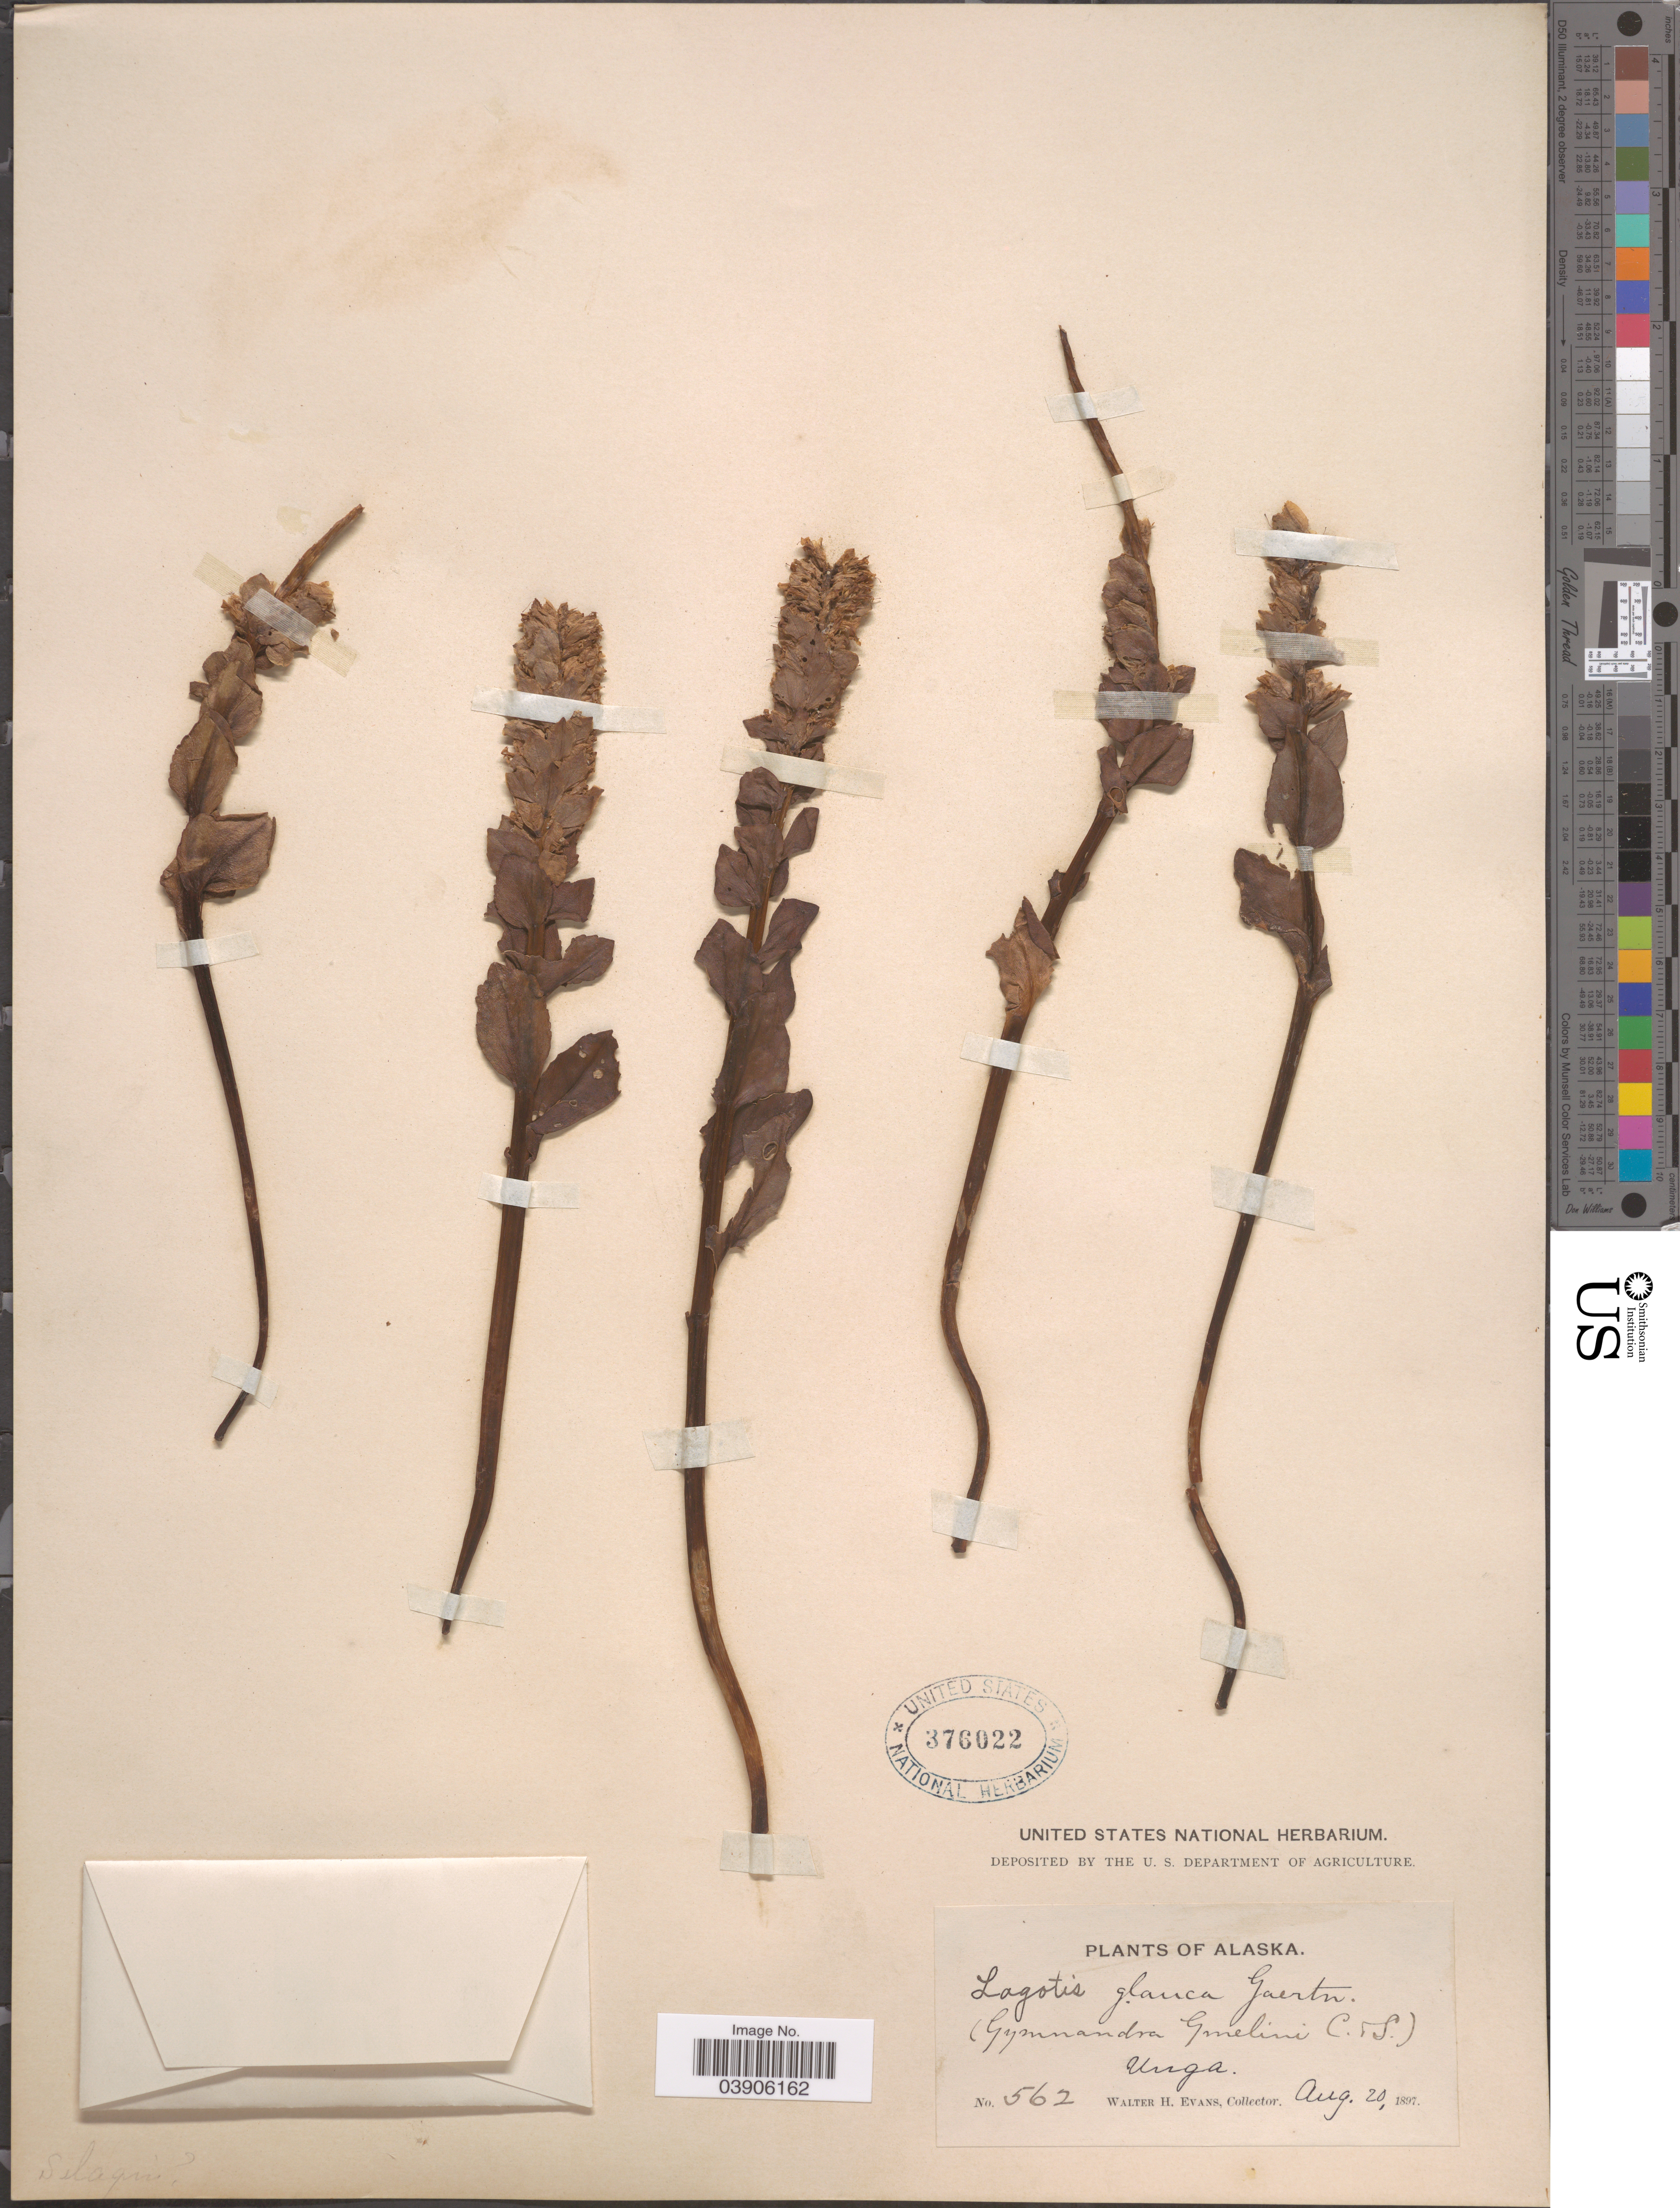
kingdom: Plantae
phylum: Tracheophyta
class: Magnoliopsida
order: Lamiales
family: Plantaginaceae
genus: Lagotis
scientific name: Lagotis glauca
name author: Gaertn.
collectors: W. H. Evans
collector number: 562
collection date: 1897-08-20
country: United States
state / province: Alaska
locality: Unga.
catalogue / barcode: US 376022